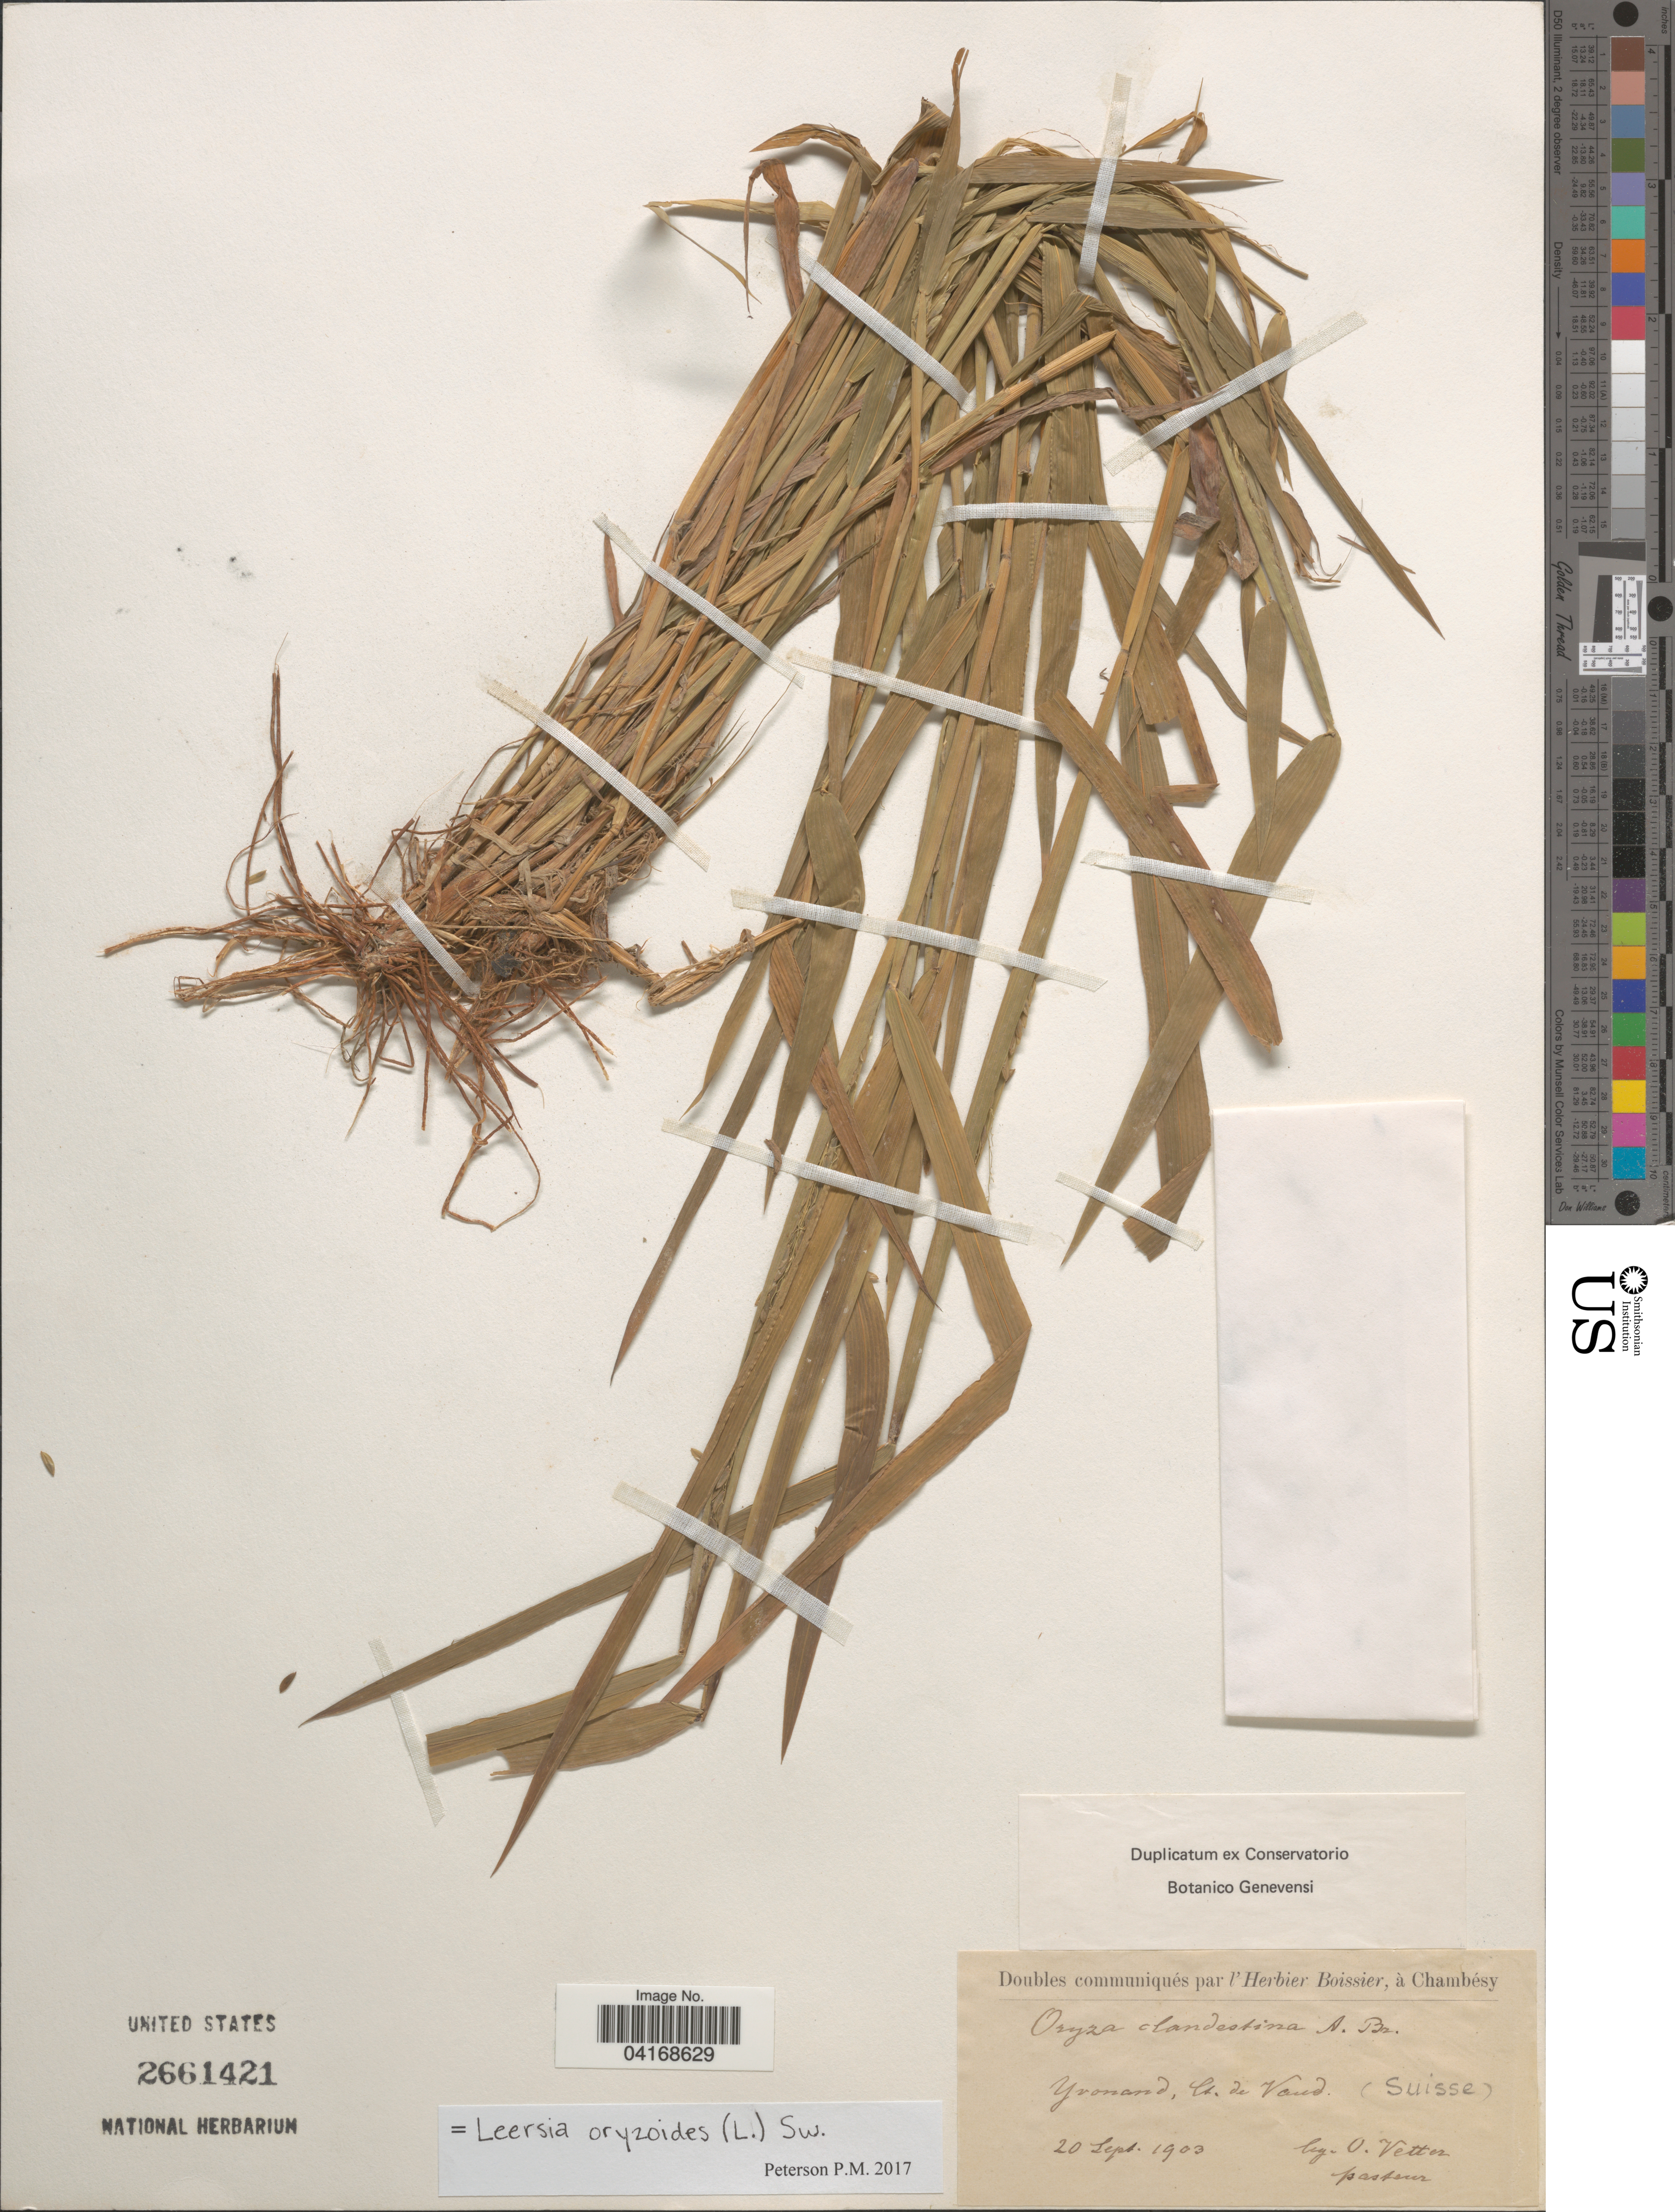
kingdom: Plantae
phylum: Tracheophyta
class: Liliopsida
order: Poales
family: Poaceae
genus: Leersia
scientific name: Leersia oryzoides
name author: (L.) Sw.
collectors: O. Vetter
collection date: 1903-09-20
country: Switzerland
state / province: Vaud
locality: Yvonand, Ct. de Vaud. (Suisse).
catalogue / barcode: US 2661421